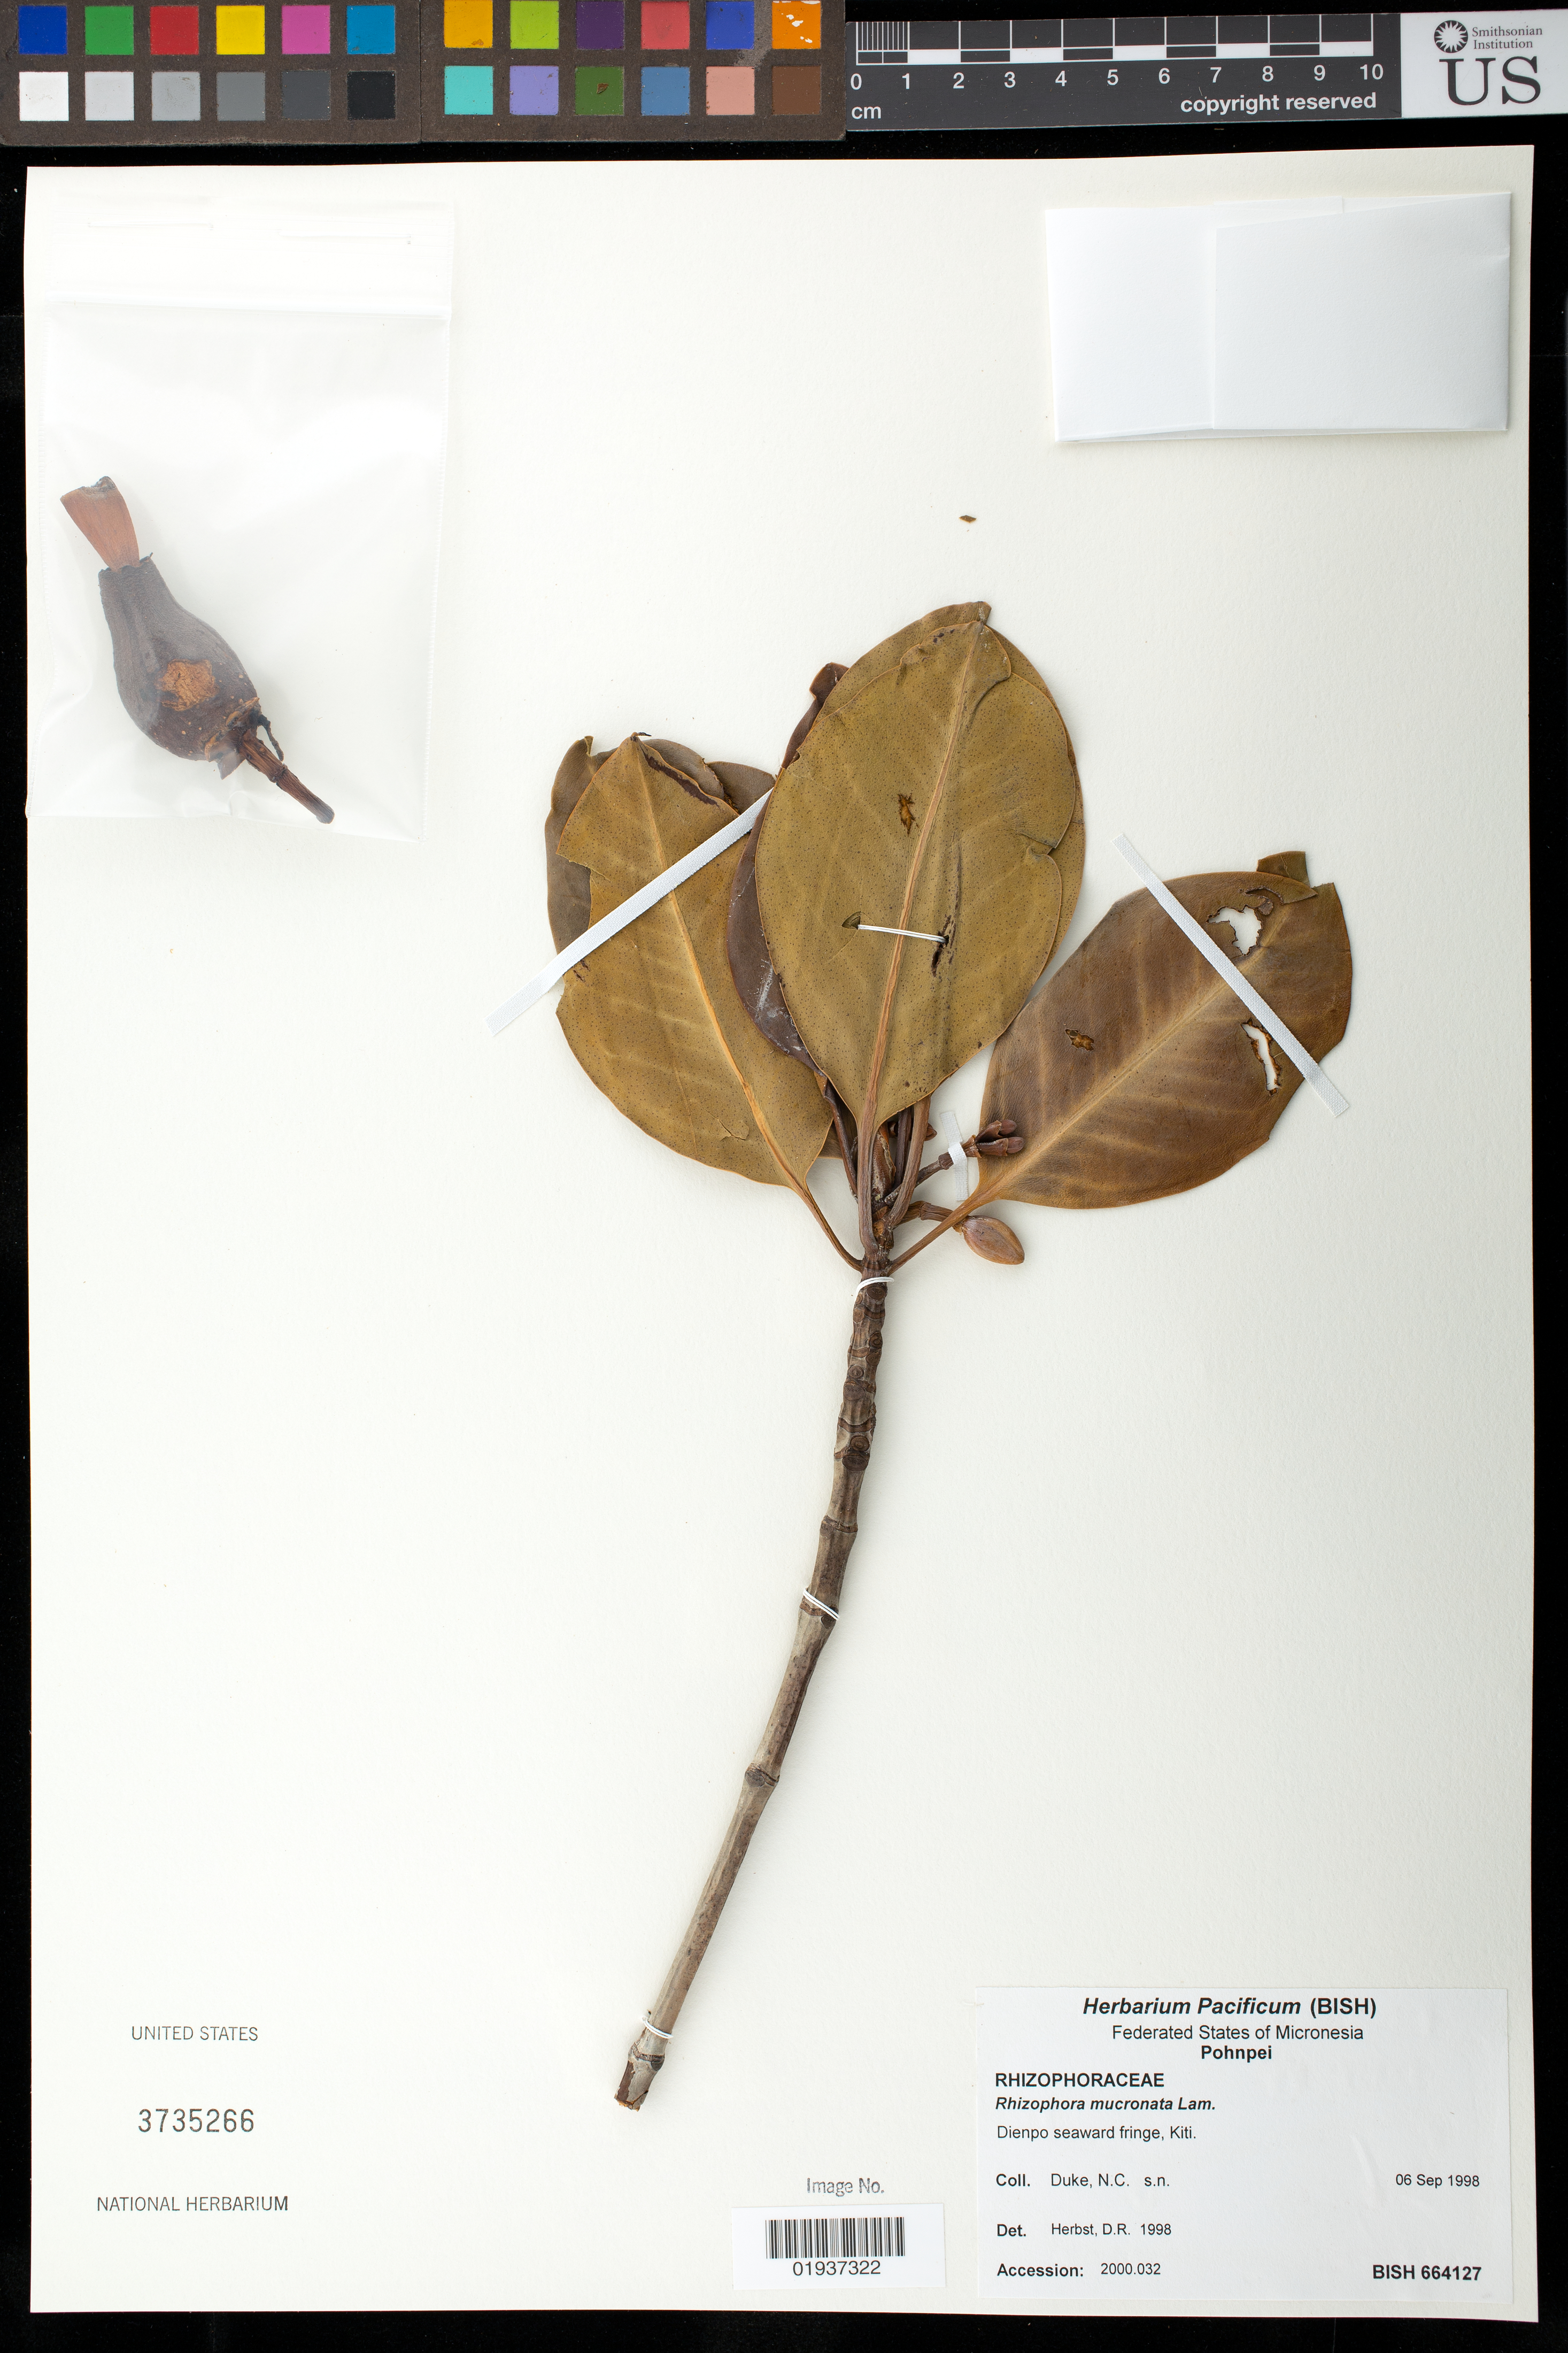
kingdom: Plantae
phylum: Tracheophyta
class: Magnoliopsida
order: Malpighiales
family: Rhizophoraceae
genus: Rhizophora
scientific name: Rhizophora mucronata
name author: Lam.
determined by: Herbst, D. R.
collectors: N. Duke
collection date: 1998-09-06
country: Micronesia, Federated States of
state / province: Pohnpei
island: Pohnpei [Ponape]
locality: Dienpo seaward fringe, Kiti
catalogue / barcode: US 3735266